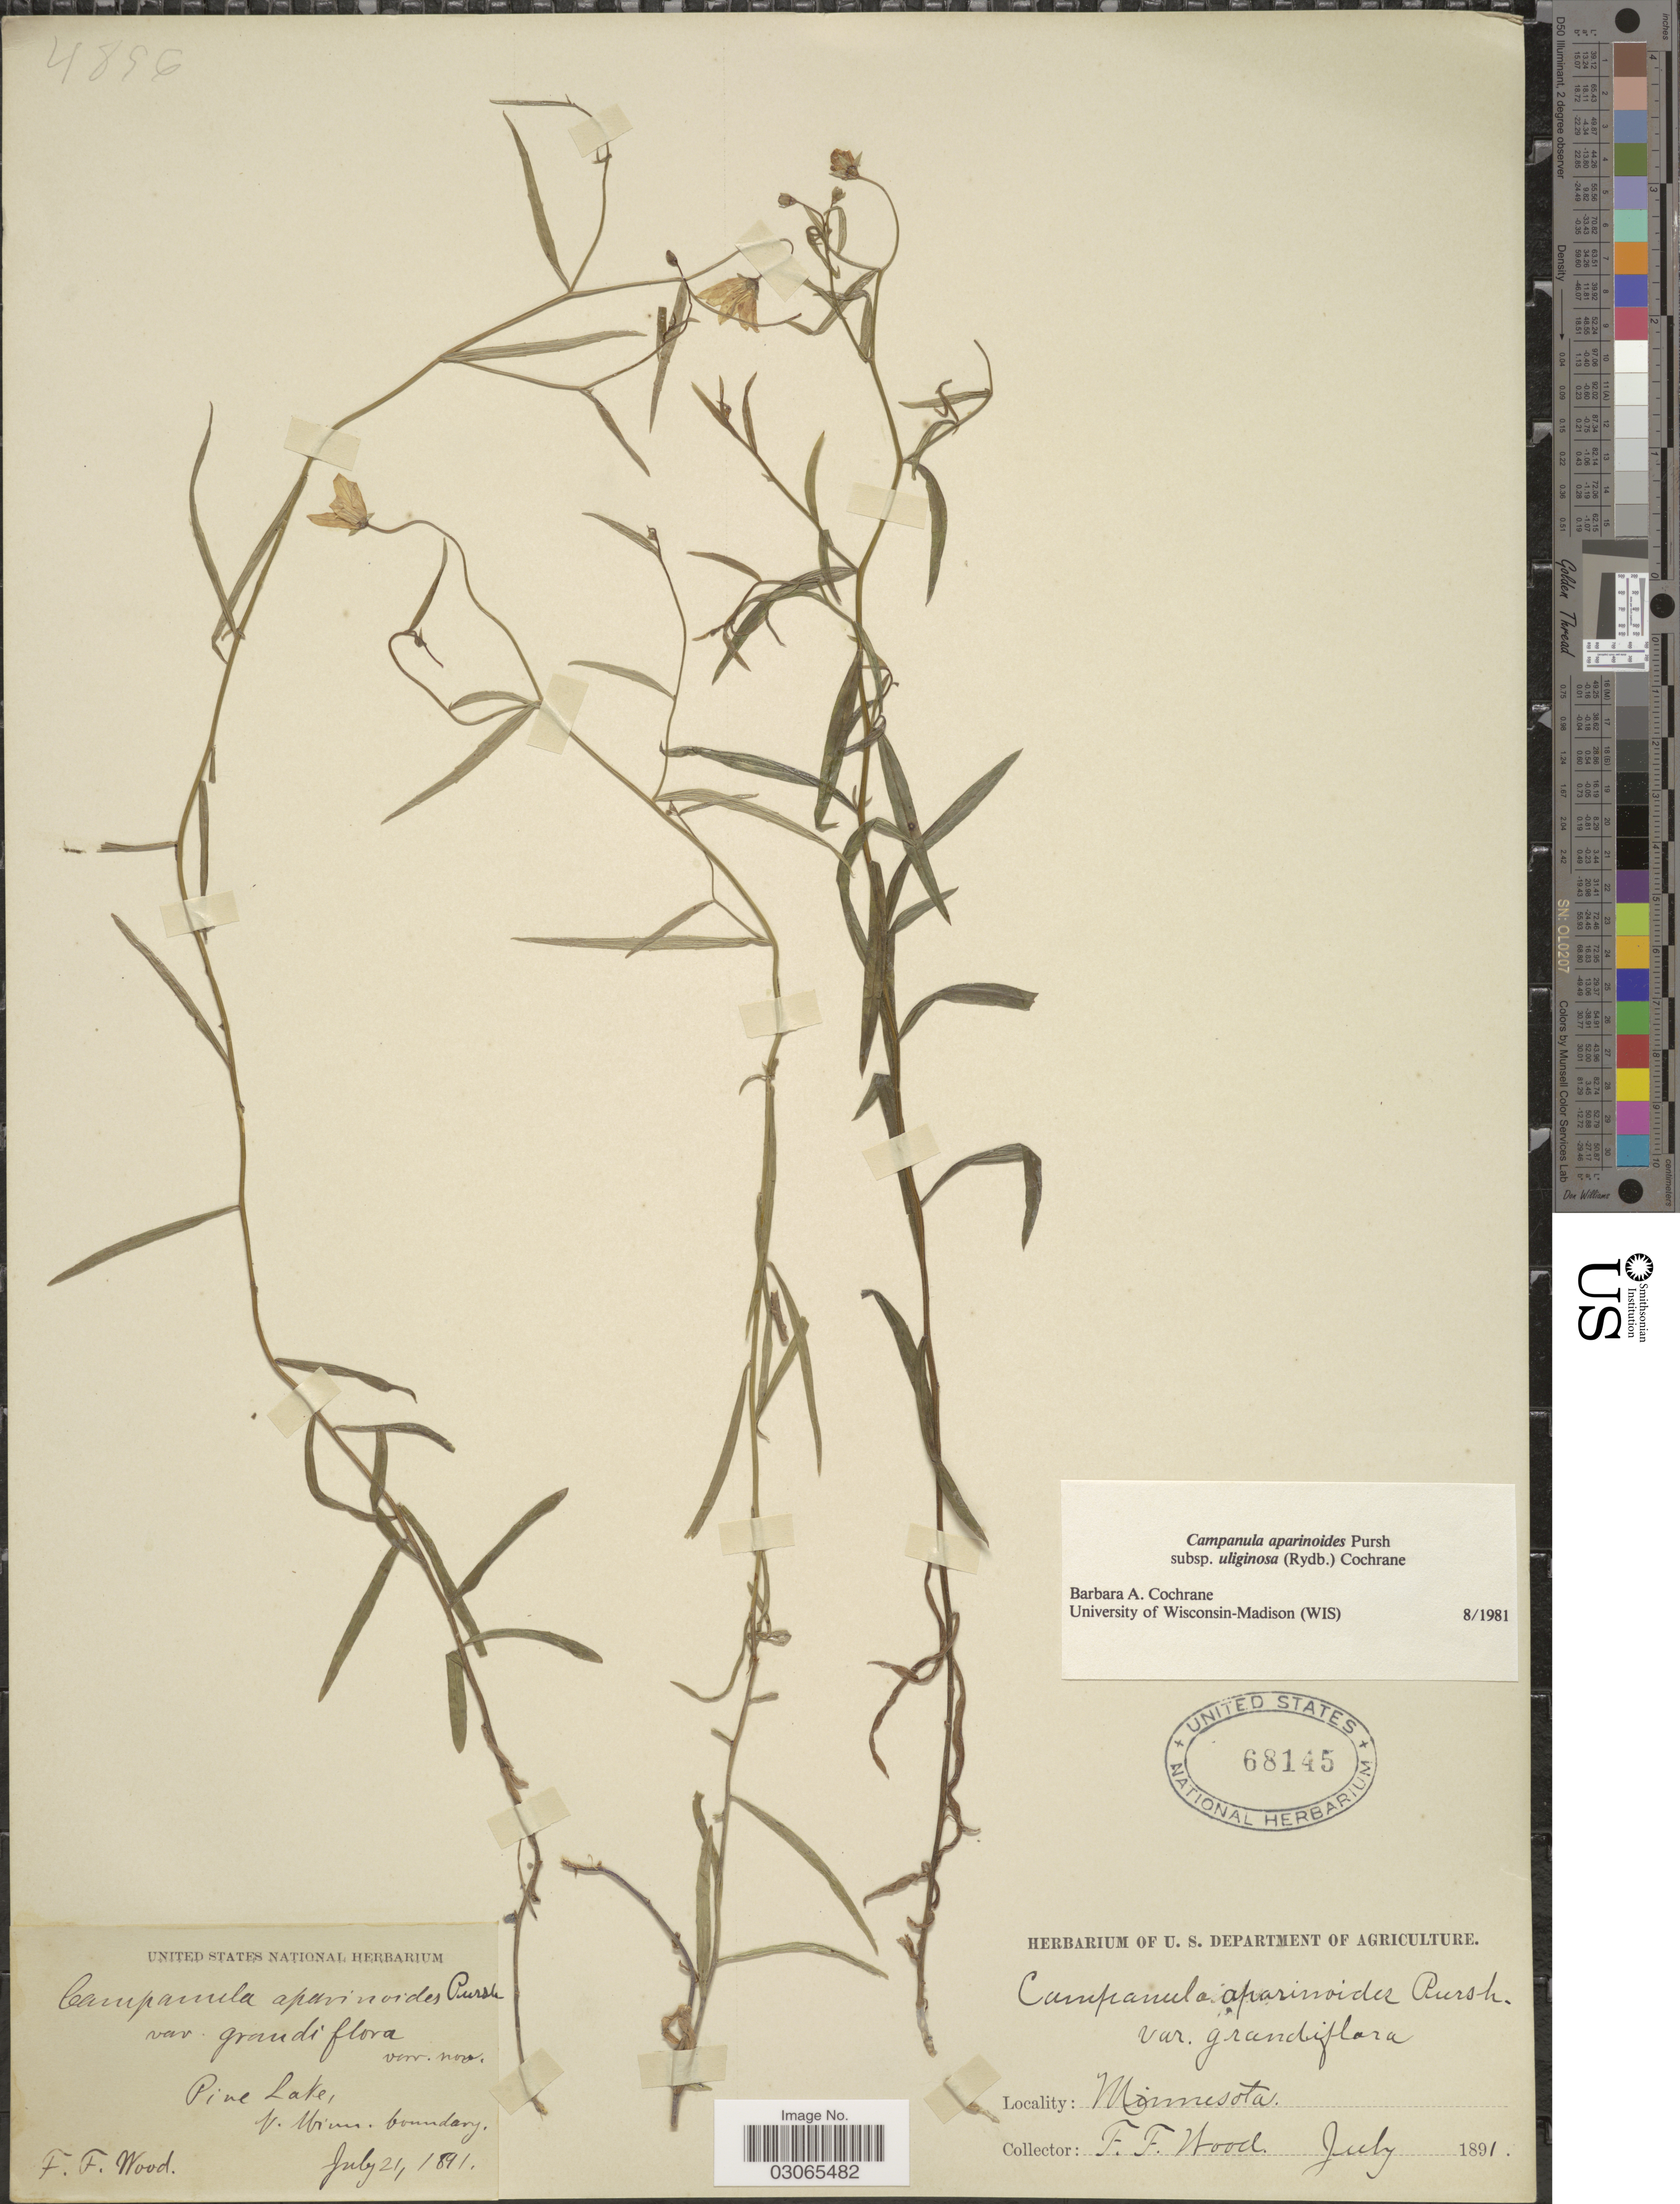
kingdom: Plantae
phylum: Tracheophyta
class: Magnoliopsida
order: Asterales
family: Campanulaceae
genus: Campanula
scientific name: Campanula aparinoides var. uliginosa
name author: (Rydb.) Gleason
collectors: F. Wood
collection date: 1891-07-21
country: United States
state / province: Minnesota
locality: Pine Lake, N. Minn. boundary.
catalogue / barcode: US 68145